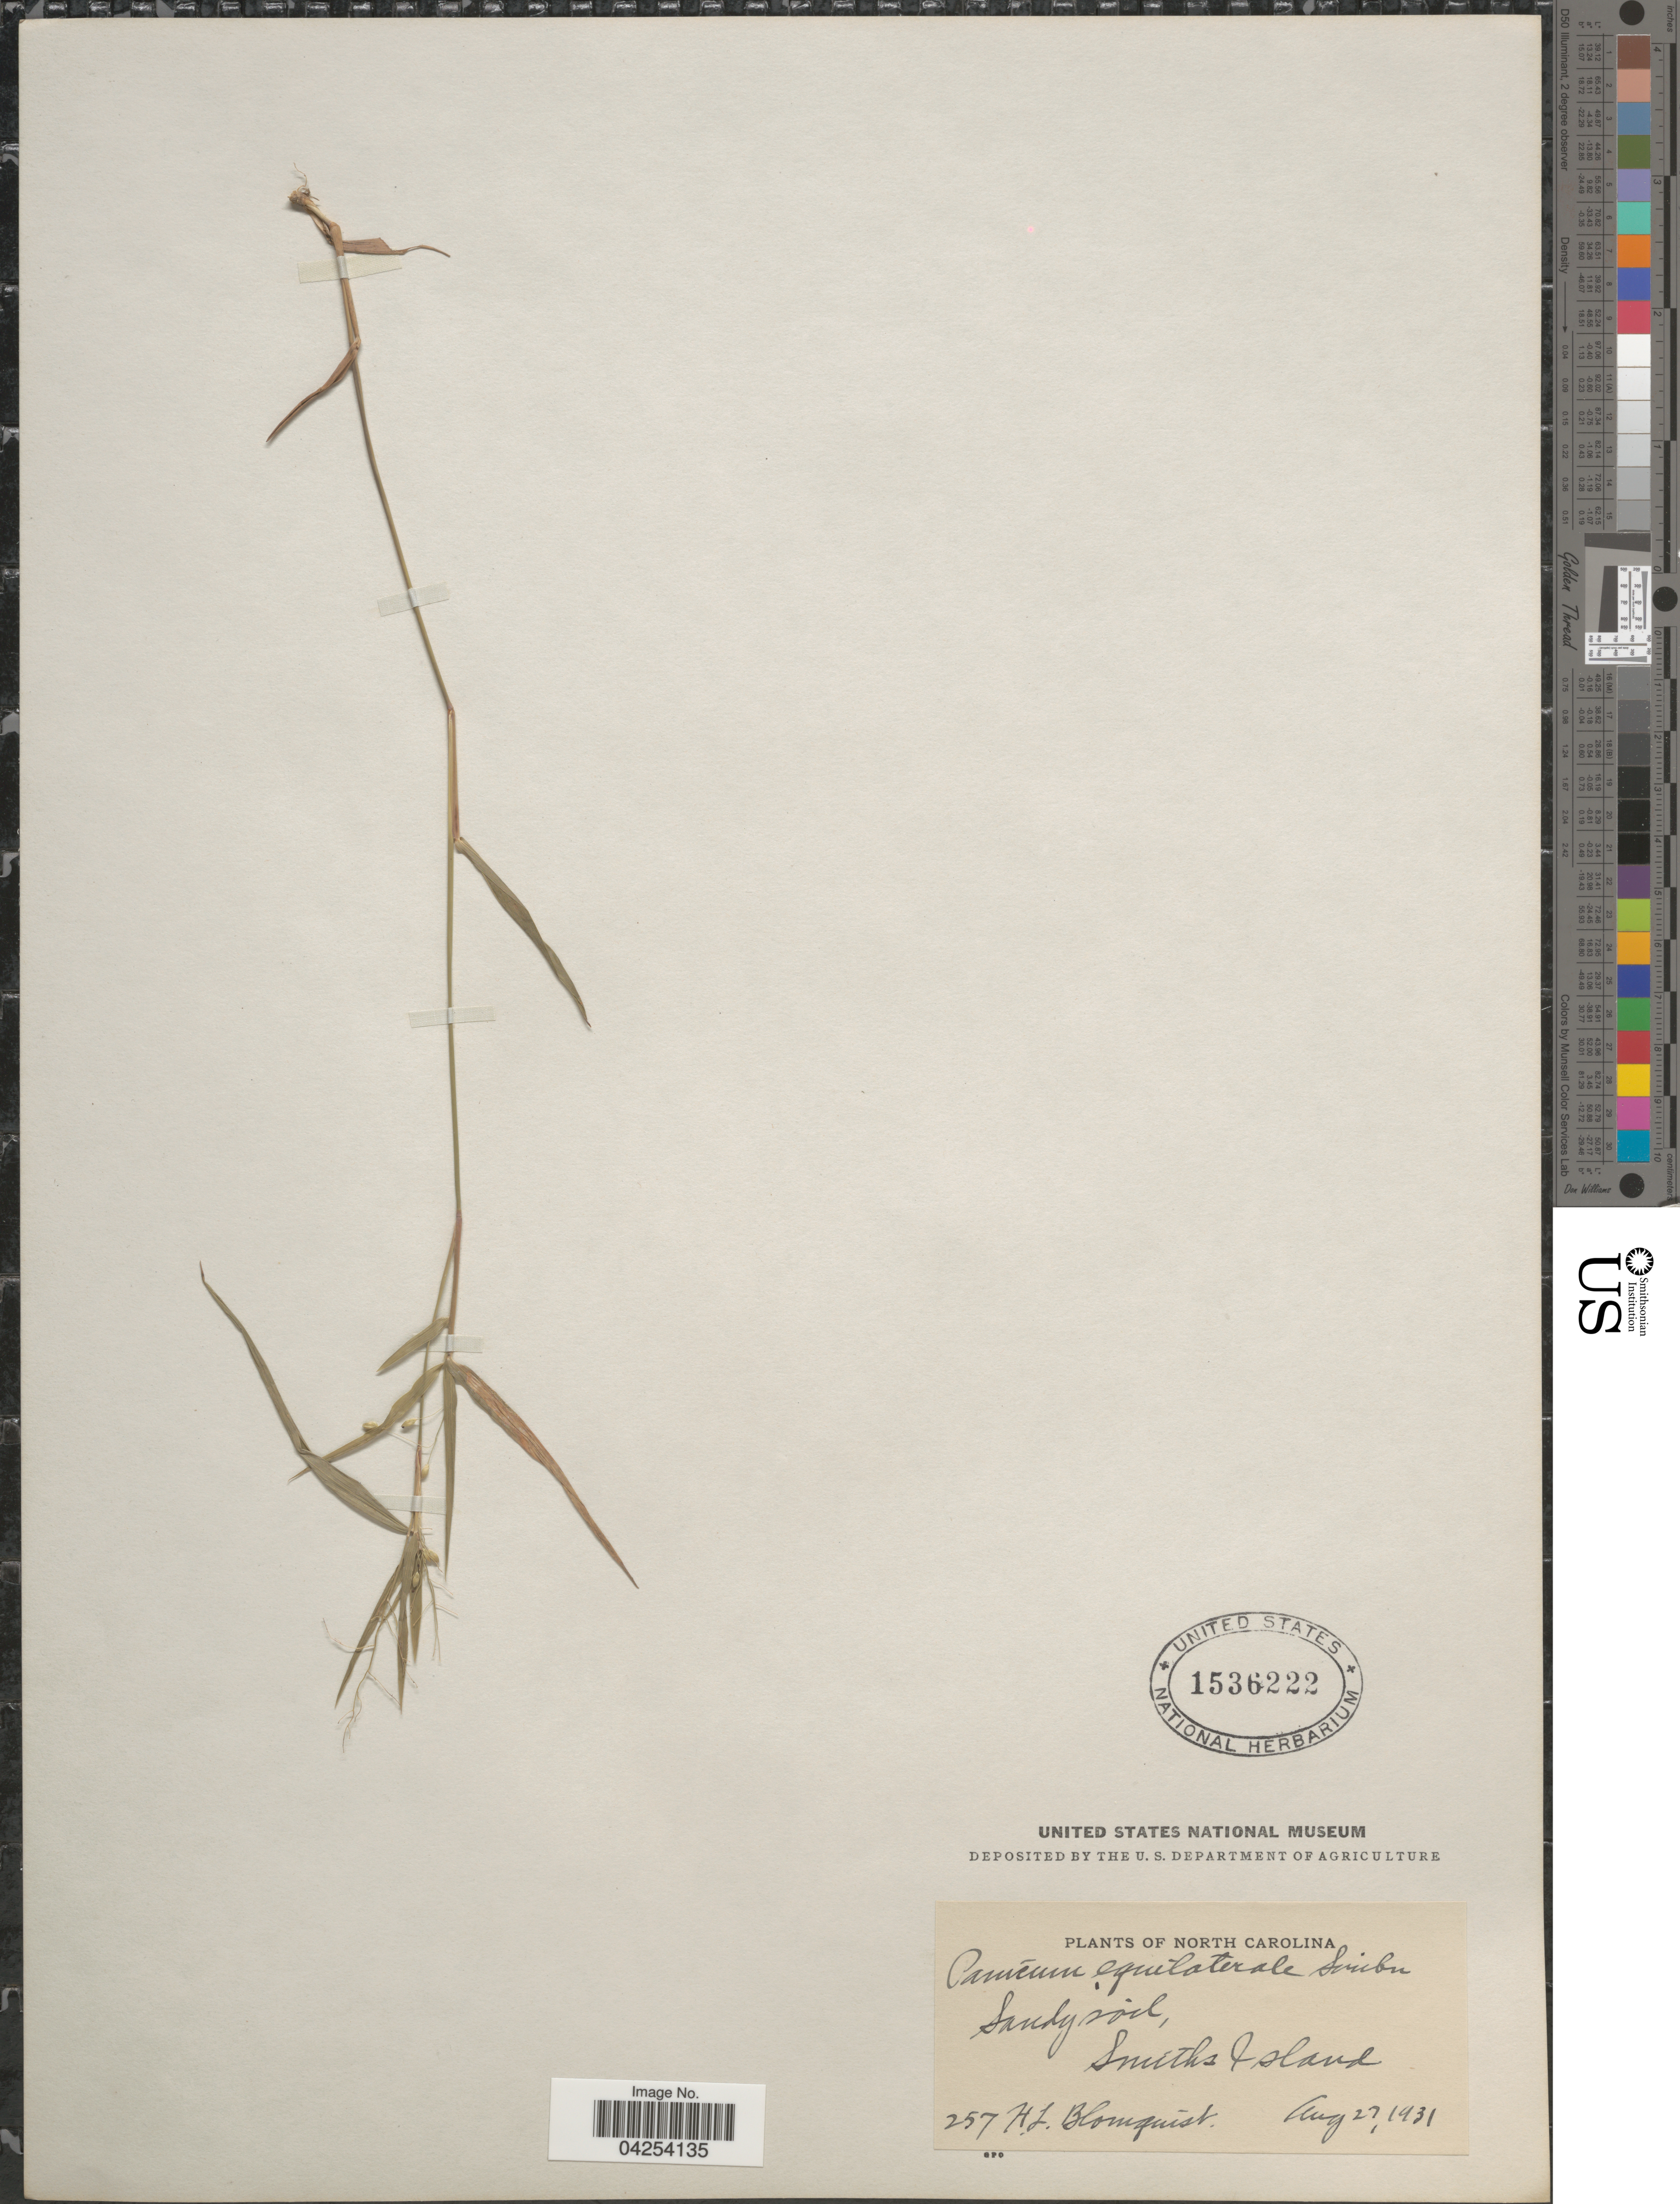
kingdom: Plantae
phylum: Tracheophyta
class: Liliopsida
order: Poales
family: Poaceae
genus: Dichanthelium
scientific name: Dichanthelium commutatum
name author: (Schult.) Gould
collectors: H. Blomquist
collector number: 257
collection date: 1931-08-27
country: United States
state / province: North Carolina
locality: Sandy soil, Smiths Island.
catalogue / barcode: US 1536222